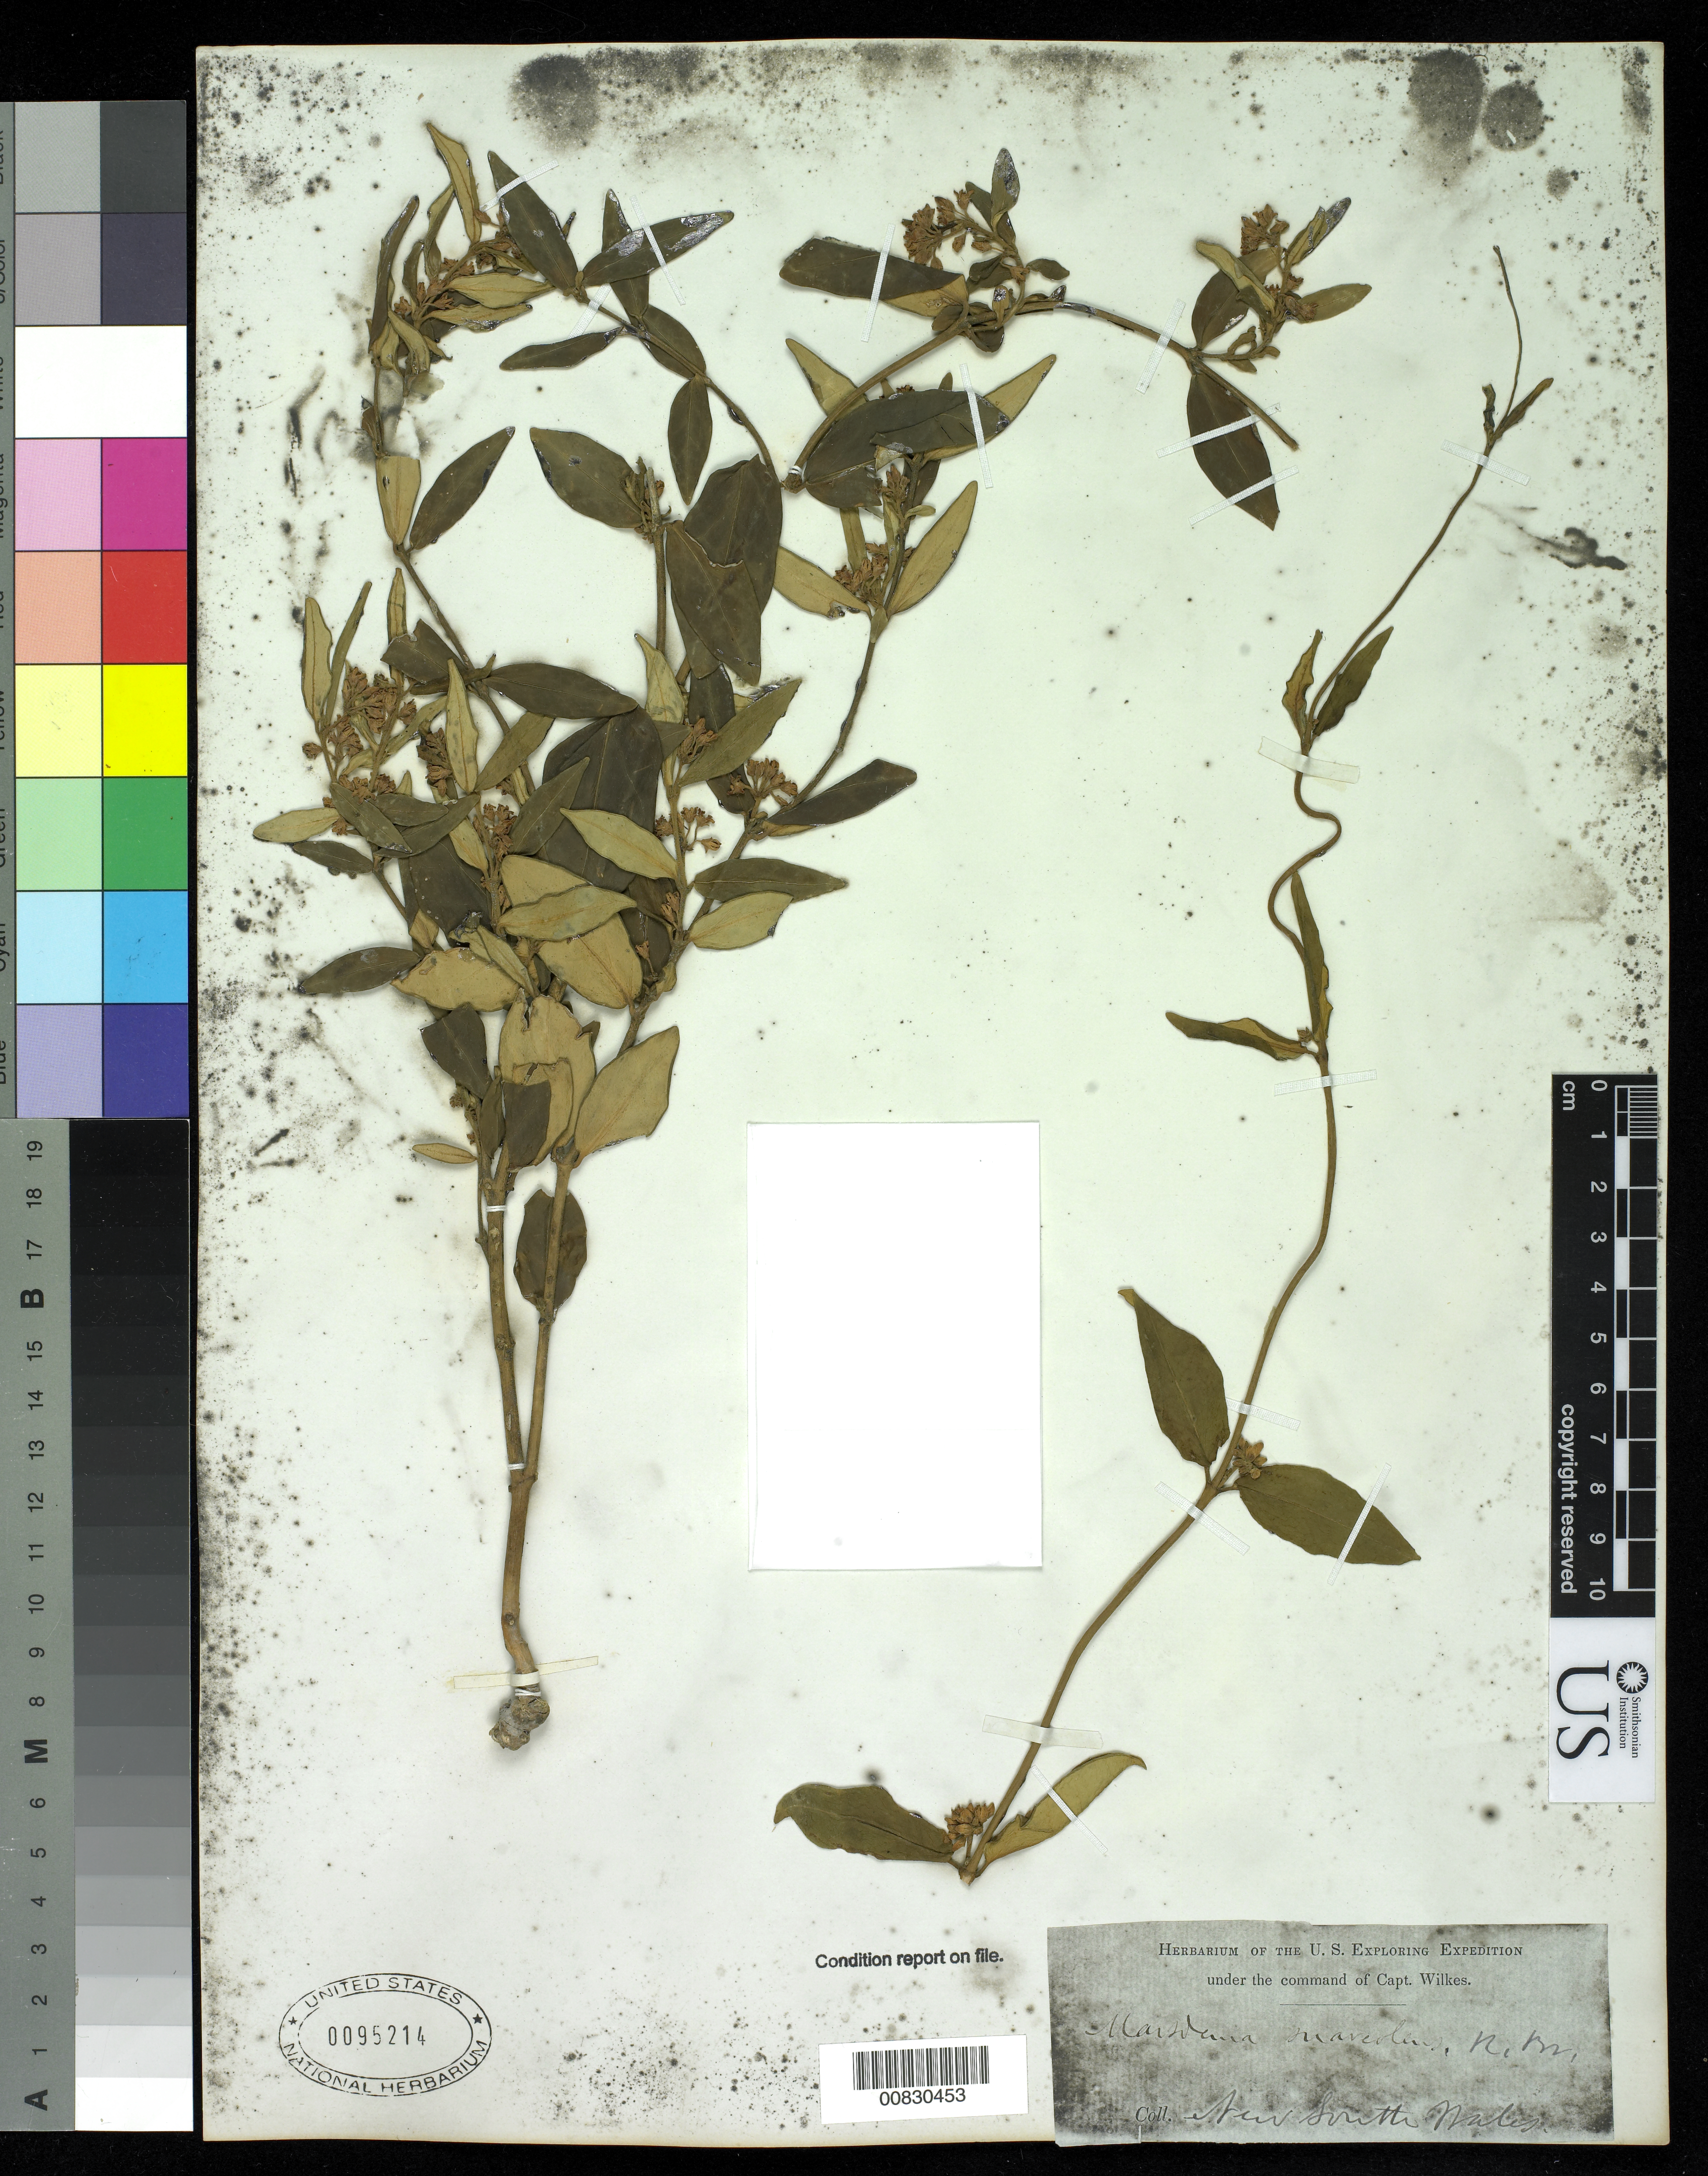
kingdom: Plantae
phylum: Tracheophyta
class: Magnoliopsida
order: Gentianales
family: Apocynaceae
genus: Marsdenia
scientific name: Marsdenia suaveolens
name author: R. Br.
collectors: Wilkes Explor. Exped.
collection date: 1838/1842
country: Australia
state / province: New South Wales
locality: New South Wales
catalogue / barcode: US 95214